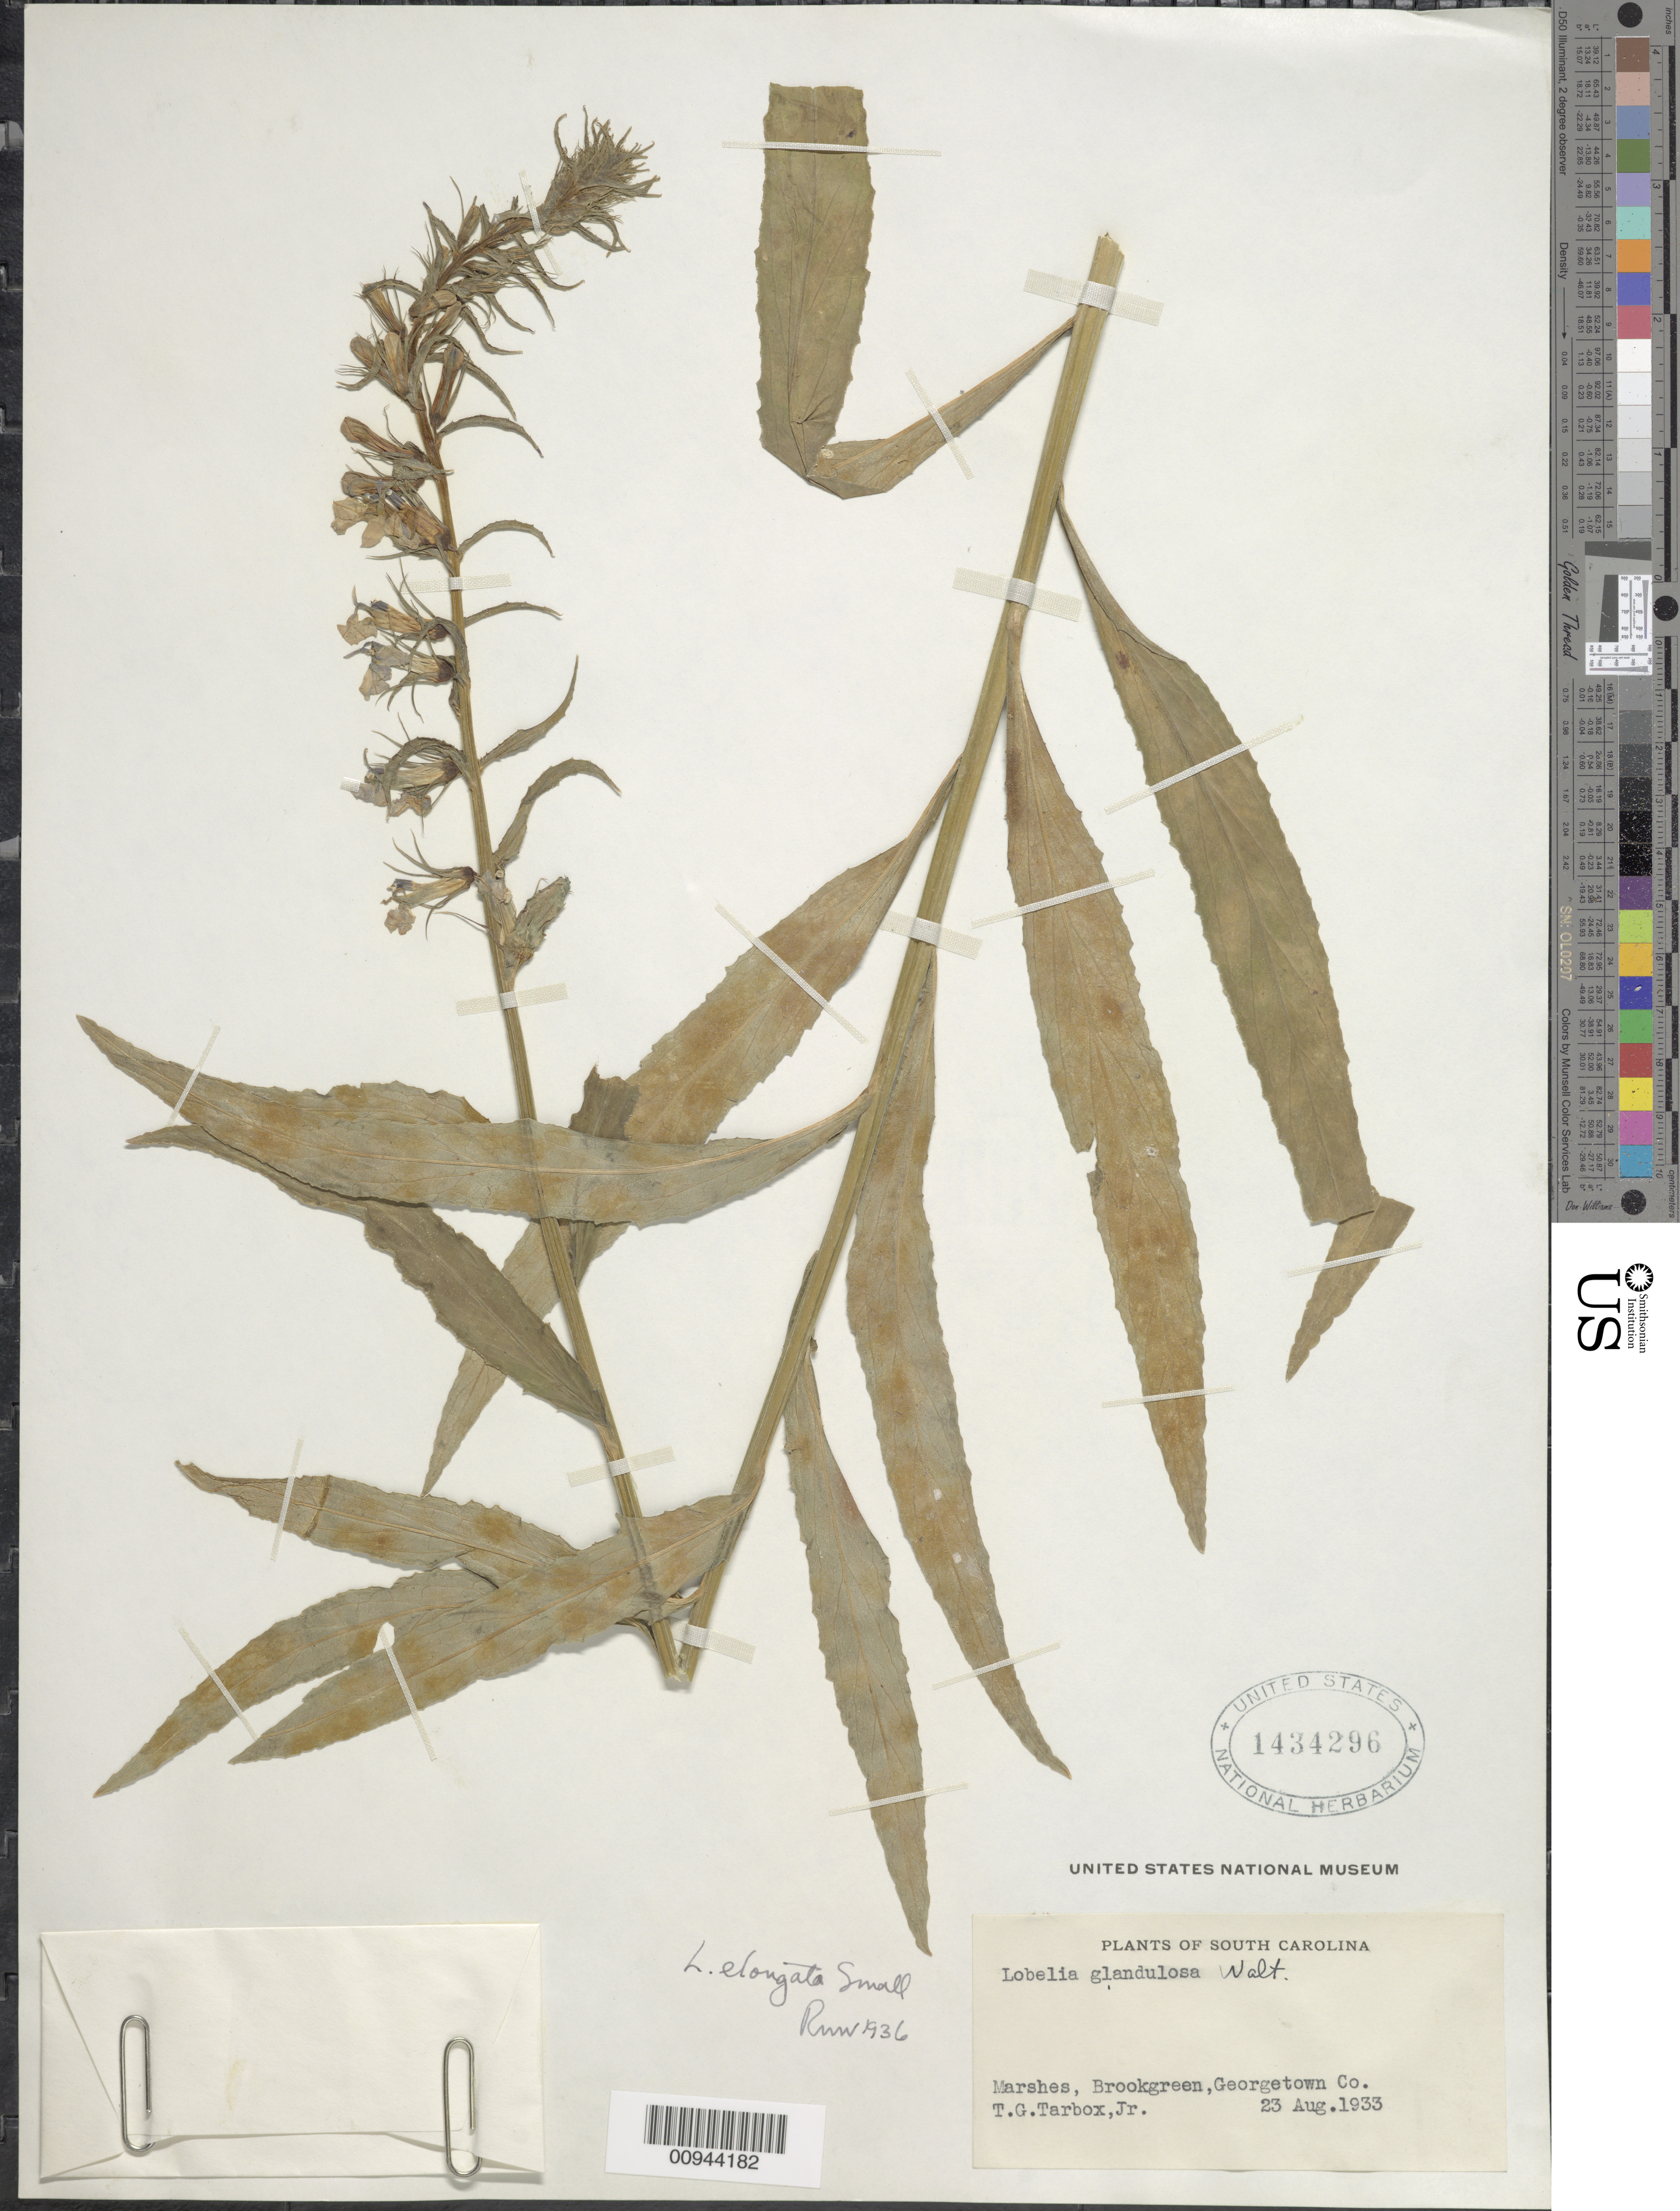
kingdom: Plantae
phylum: Tracheophyta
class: Magnoliopsida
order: Asterales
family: Campanulaceae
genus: Lobelia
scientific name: Lobelia elongata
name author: Small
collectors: T. Tarbox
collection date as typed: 23 Aug. 1933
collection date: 1933-08-23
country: United States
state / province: South Carolina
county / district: Georgetown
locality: Brookgreen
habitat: marshes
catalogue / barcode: US 1434296